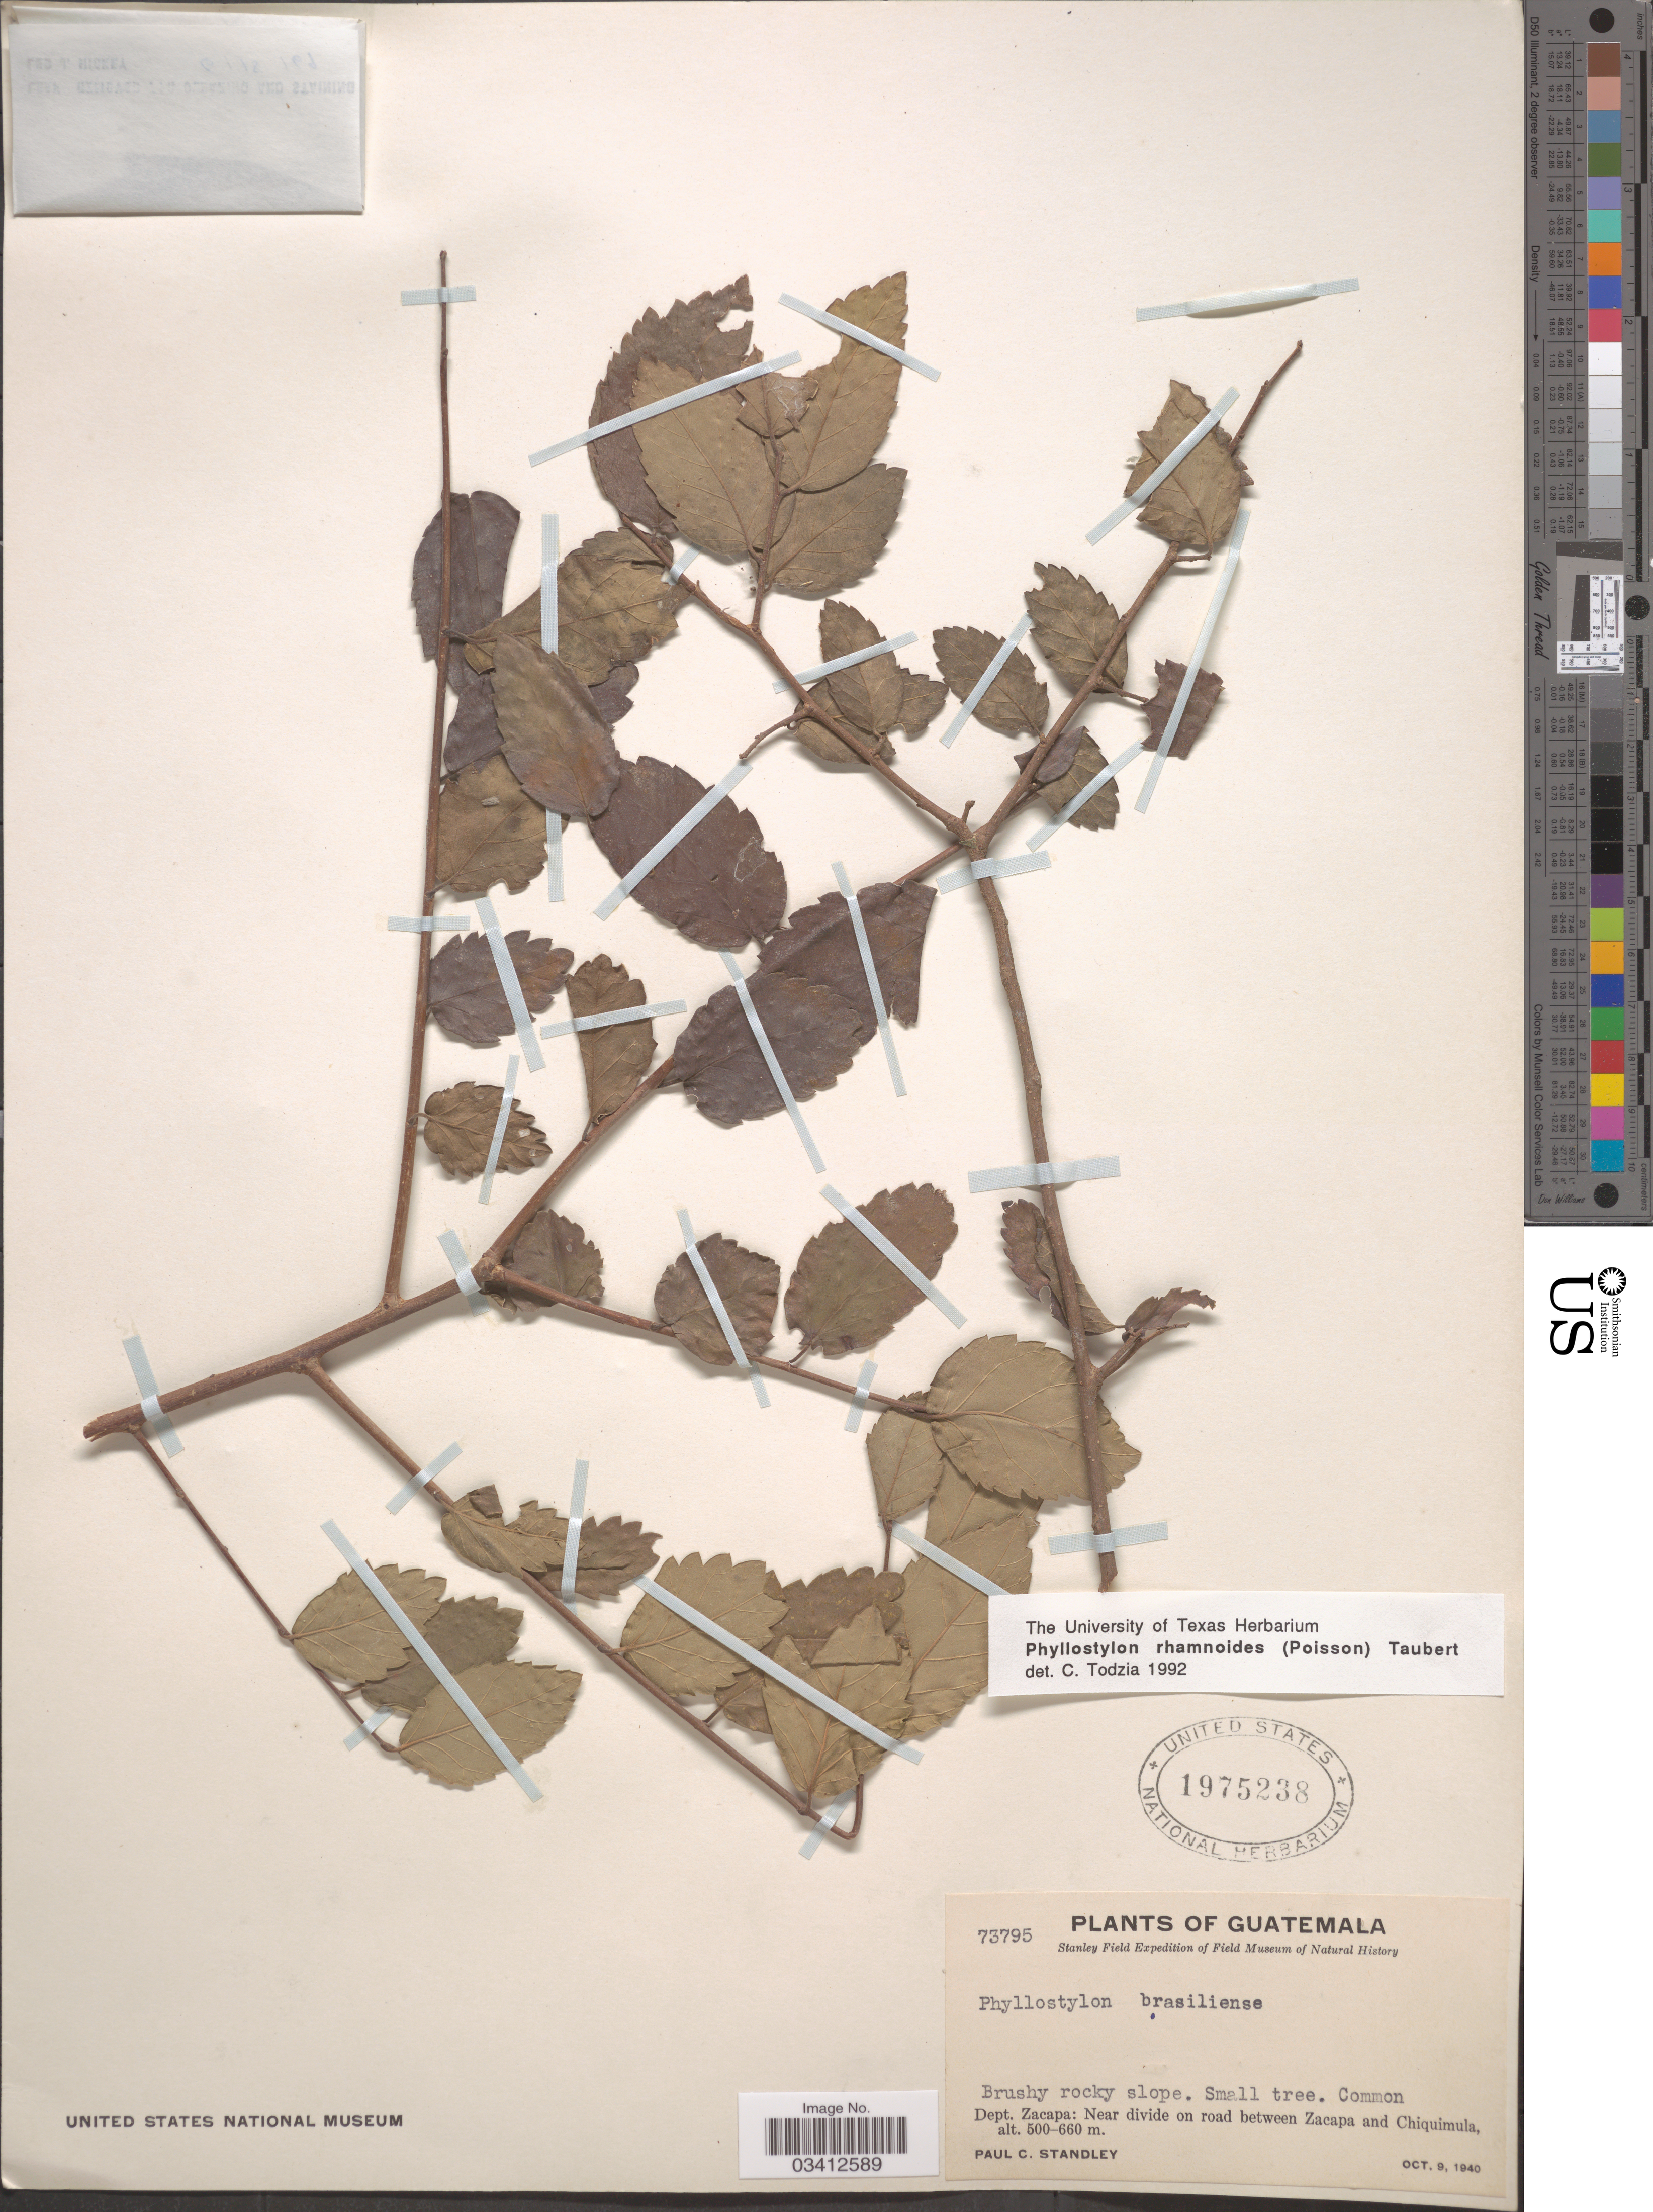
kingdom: Plantae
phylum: Tracheophyta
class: Magnoliopsida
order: Rosales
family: Ulmaceae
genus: Phyllostylon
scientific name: Phyllostylon rhamnoides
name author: (J. Poiss.) Taub.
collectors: P. C. Standley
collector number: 73795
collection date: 1940-10-09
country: Guatemala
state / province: Zacapa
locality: Dept. Zacapa: Near divide on road between Zacapa and Chiquimula.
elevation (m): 500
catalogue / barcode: US 1975238